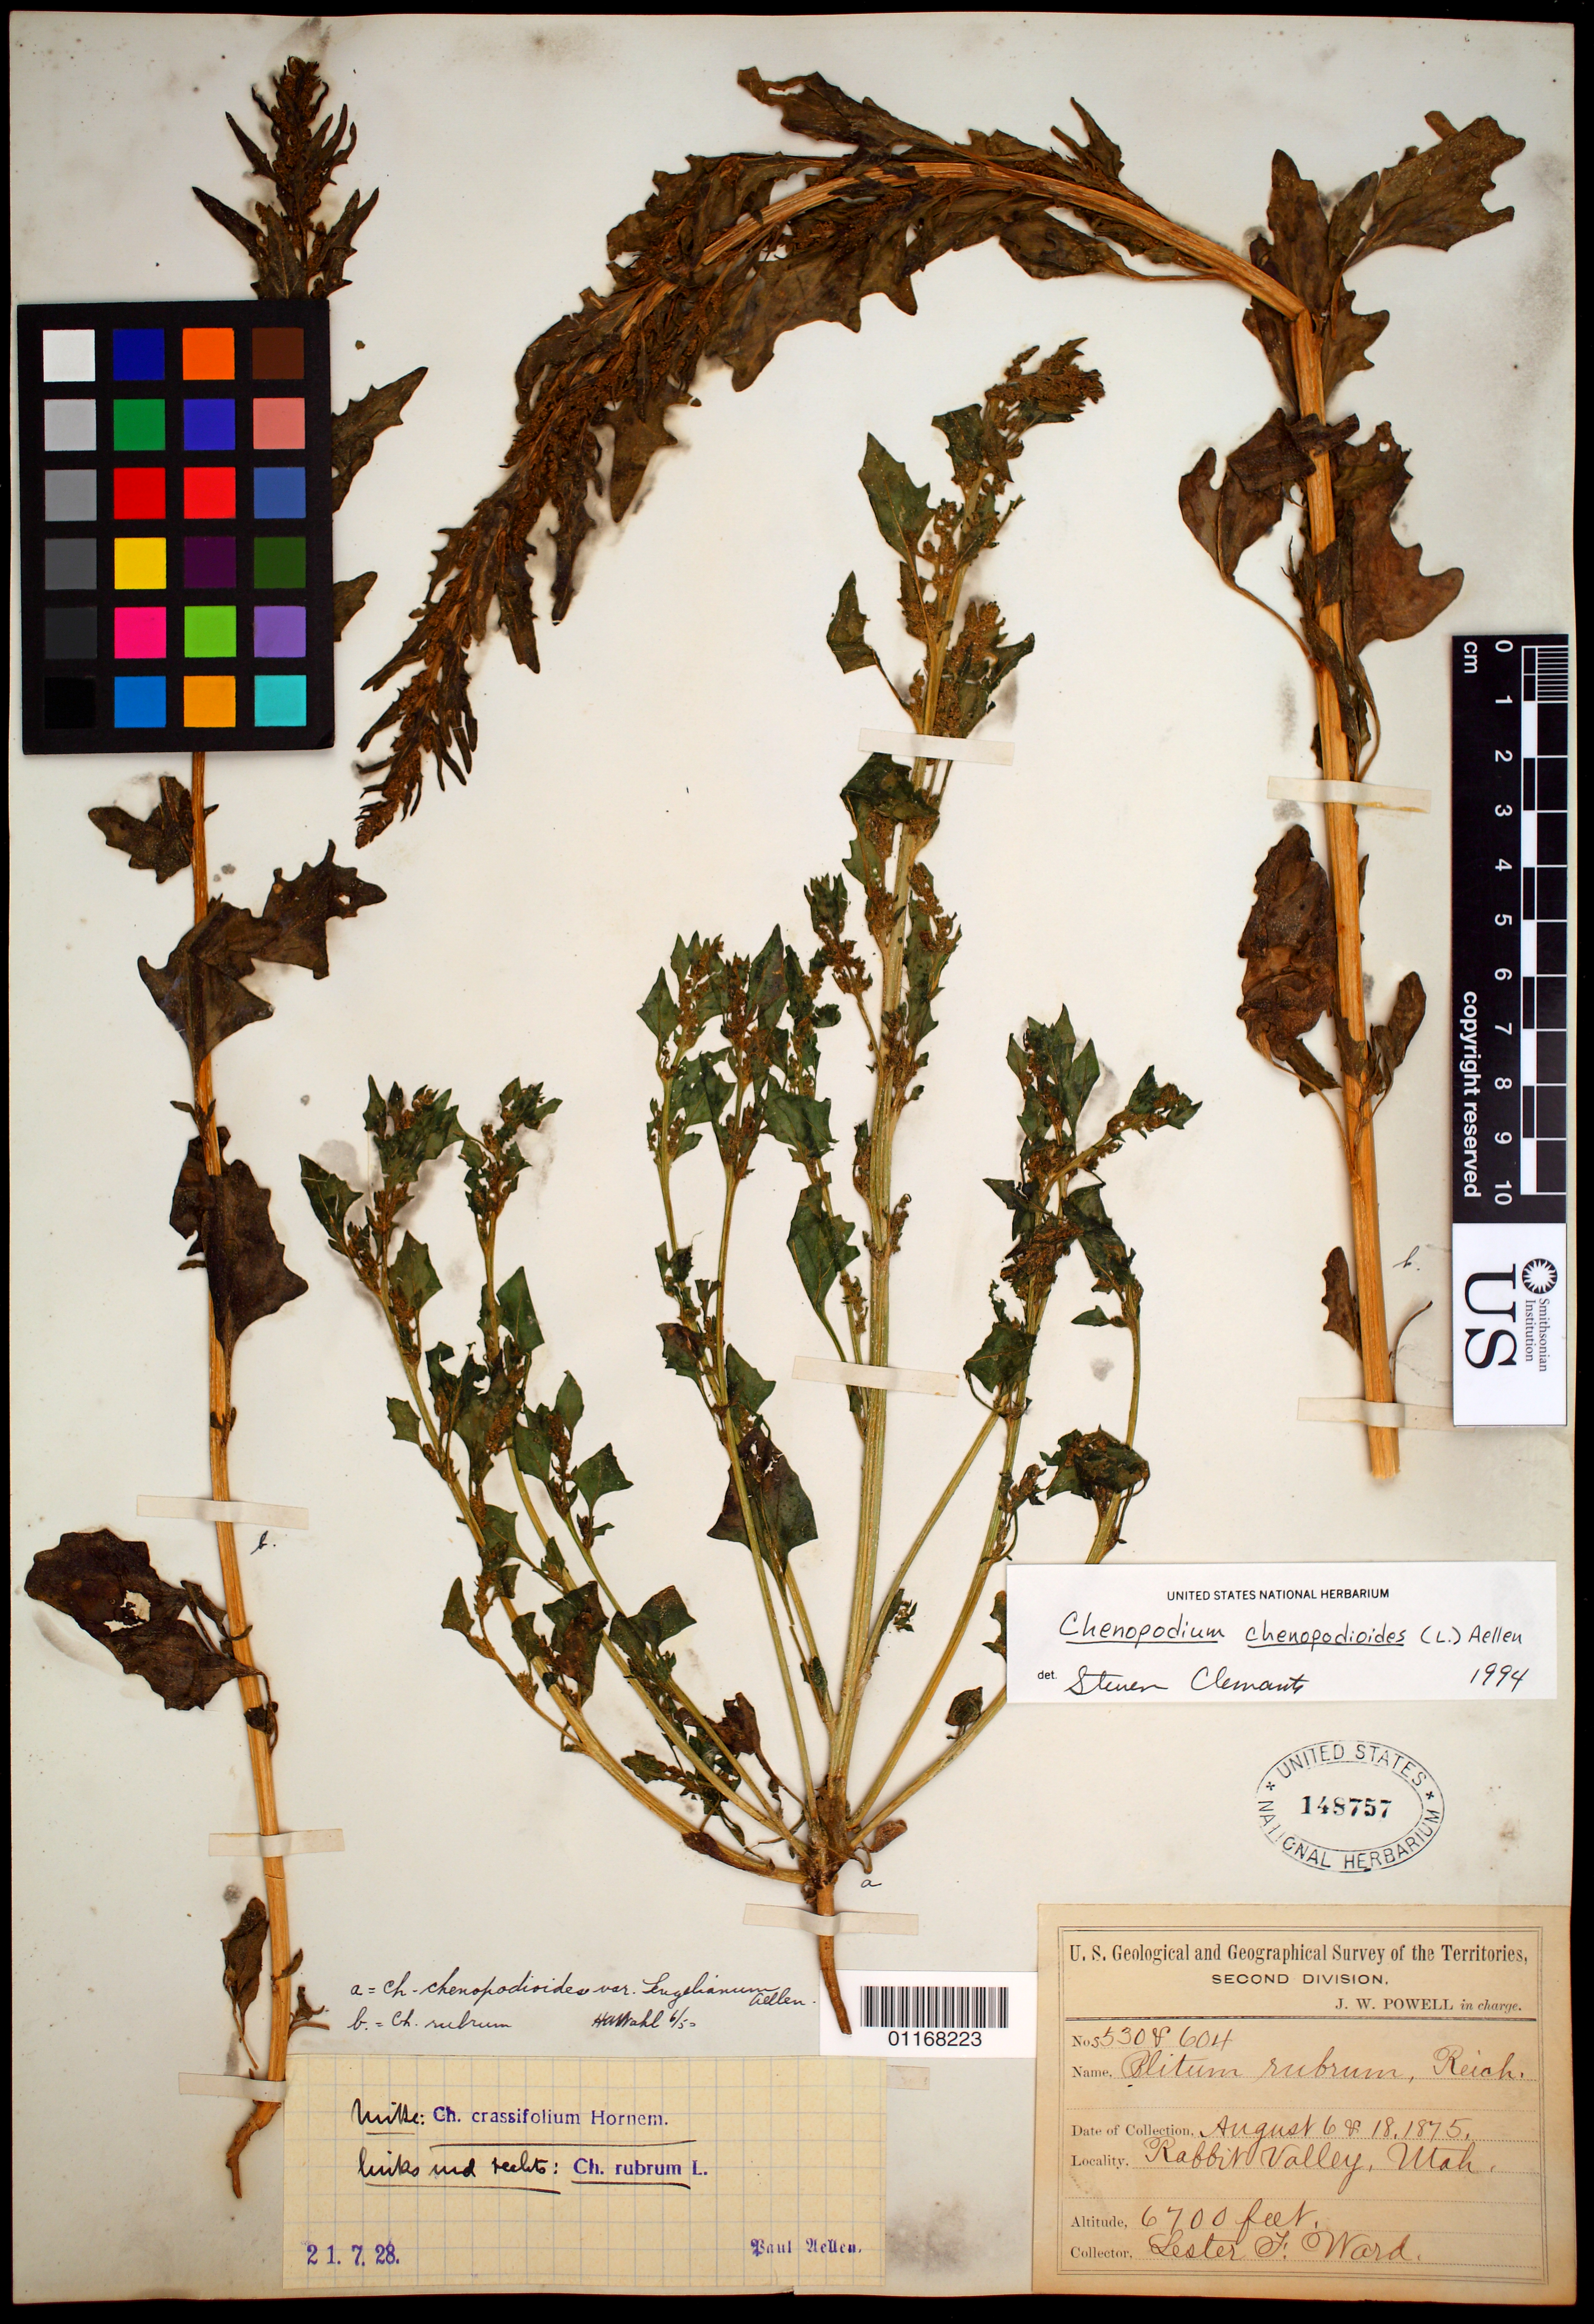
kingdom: Plantae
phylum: Tracheophyta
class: Magnoliopsida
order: Caryophyllales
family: Amaranthaceae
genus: Chenopodium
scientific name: Chenopodium chenopodioides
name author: (L.) Aellen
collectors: L. F. Ward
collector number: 530 & 604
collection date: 1875-08-06,1875-08-18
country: United States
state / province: Utah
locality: Rabbit Valley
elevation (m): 2042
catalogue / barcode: US 148757